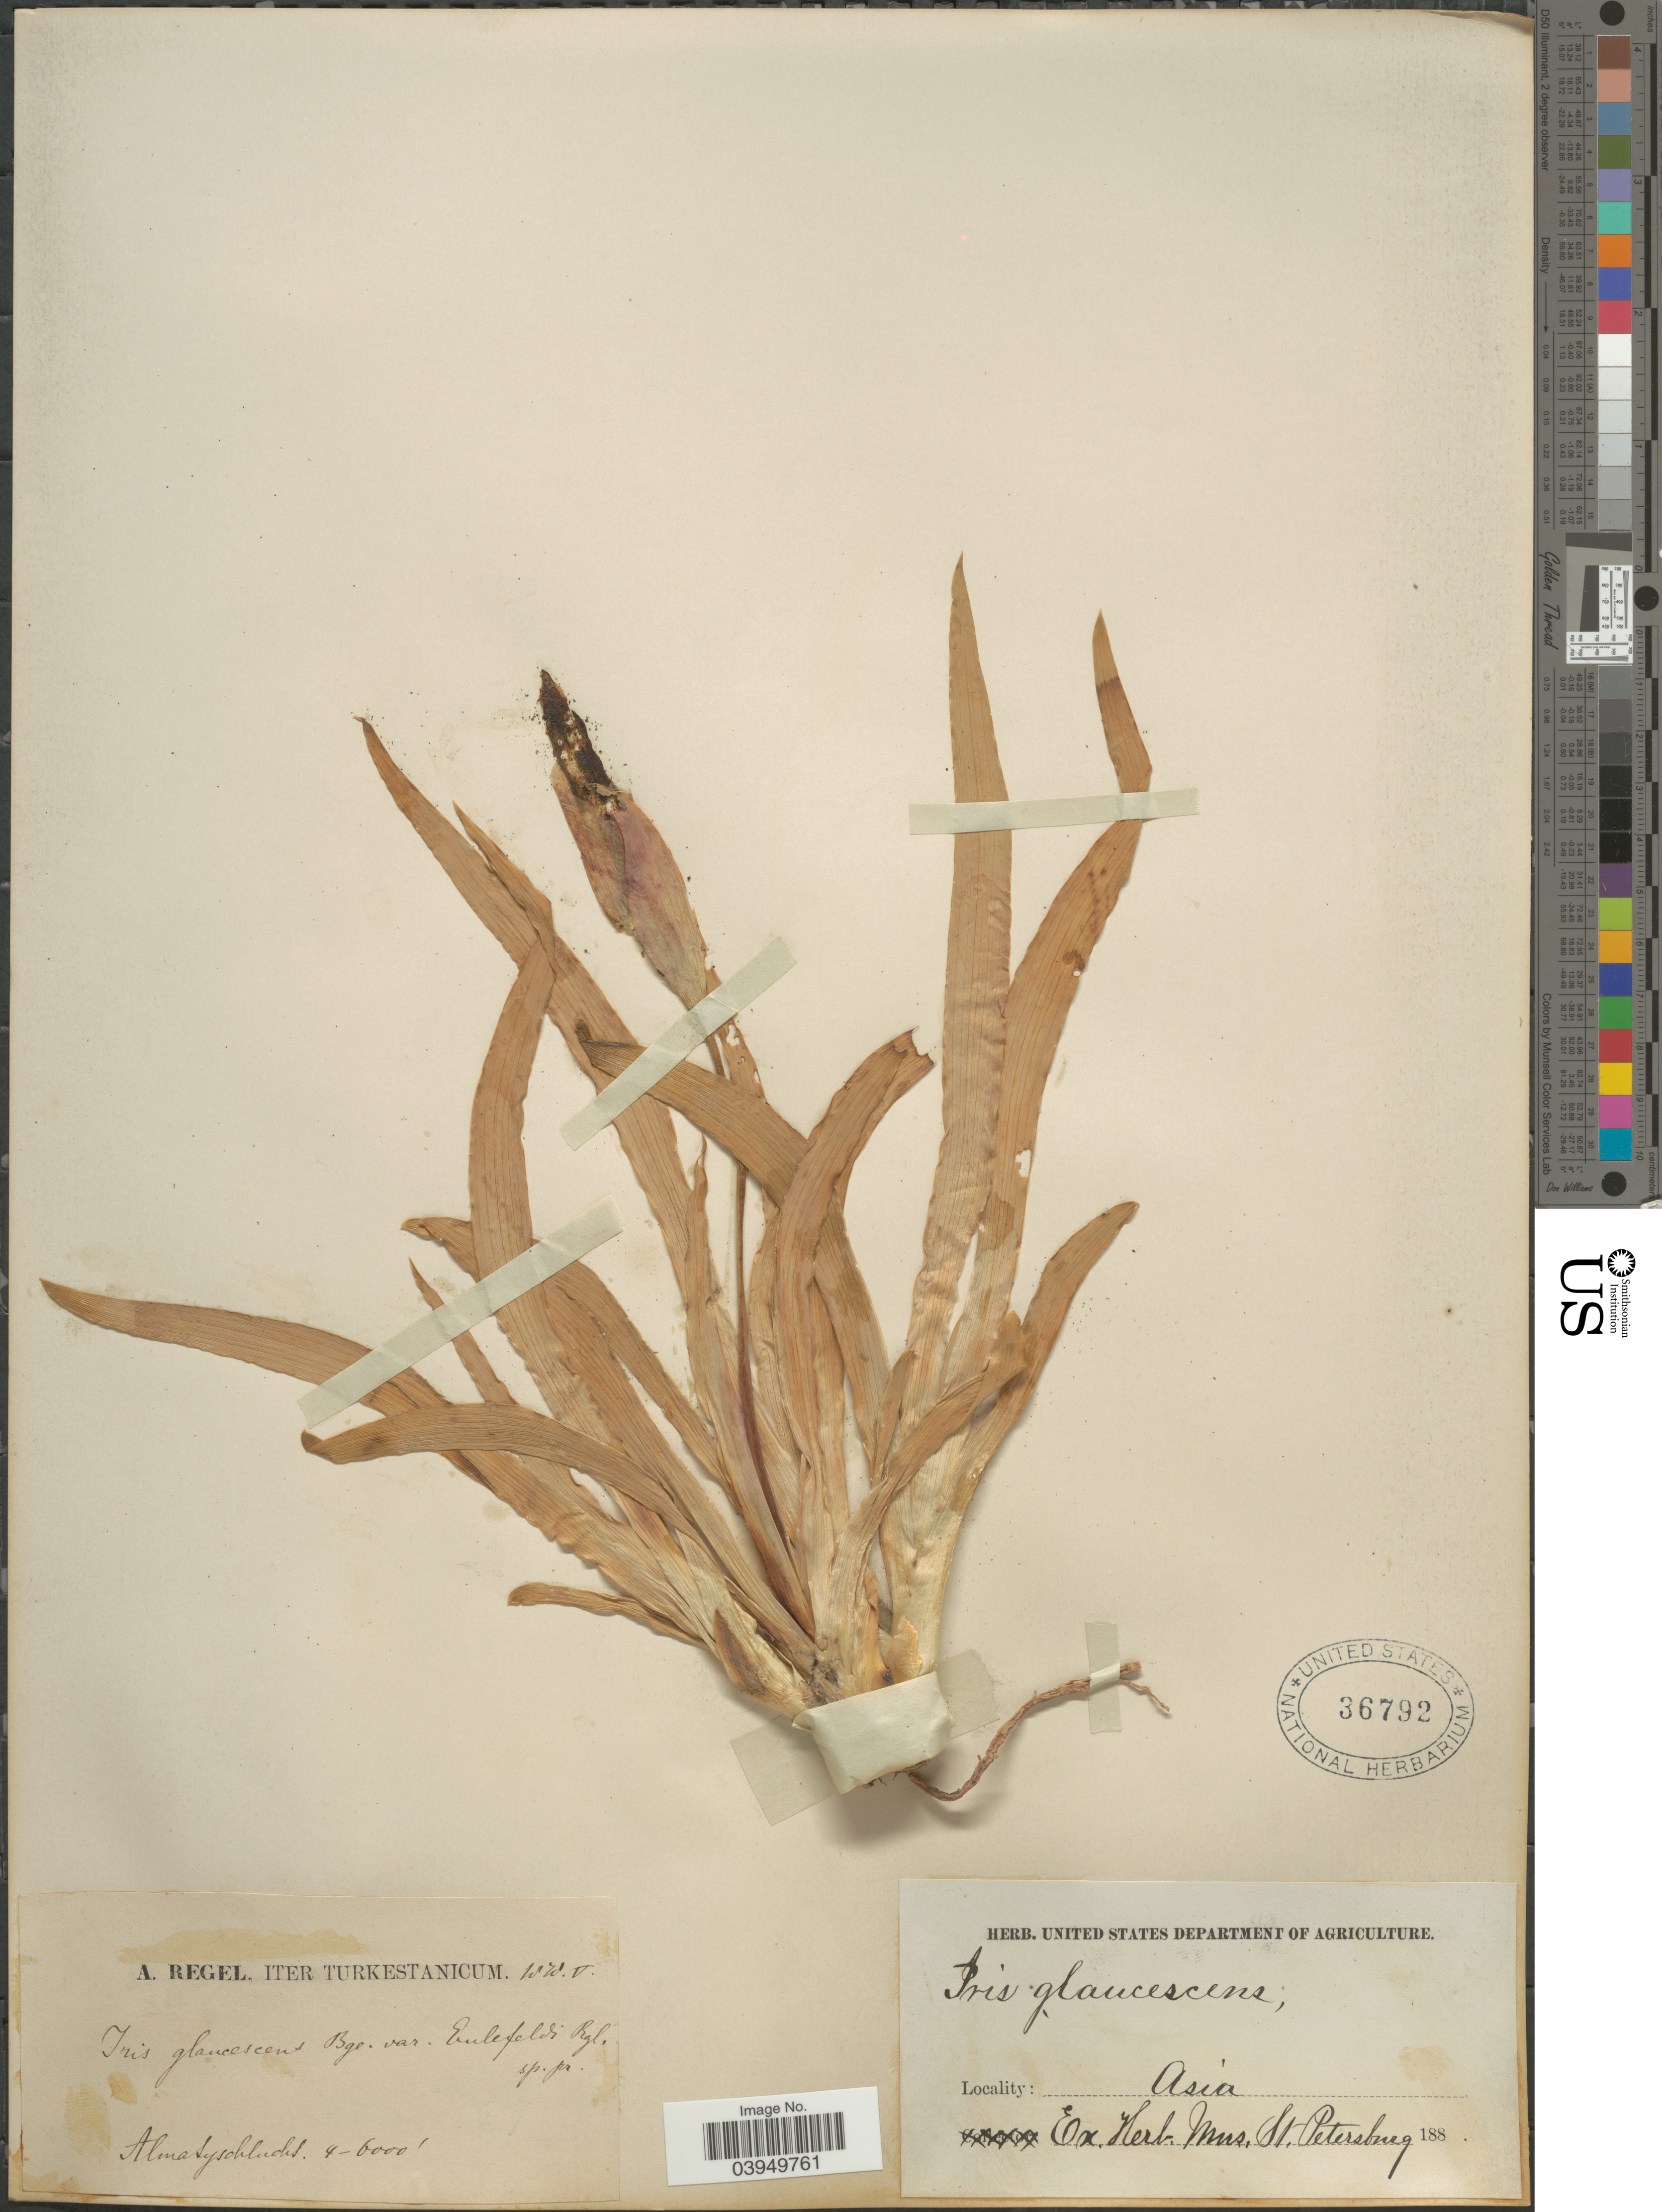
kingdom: Plantae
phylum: Tracheophyta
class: Liliopsida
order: Asparagales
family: Iridaceae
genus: Iris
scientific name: Iris glaucescens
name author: Bunge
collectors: A. Regel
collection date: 1878-05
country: Kazakhstan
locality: Iter Turkestanicum. Almaty schlucht. Asia.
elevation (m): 1219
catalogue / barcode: US 36792